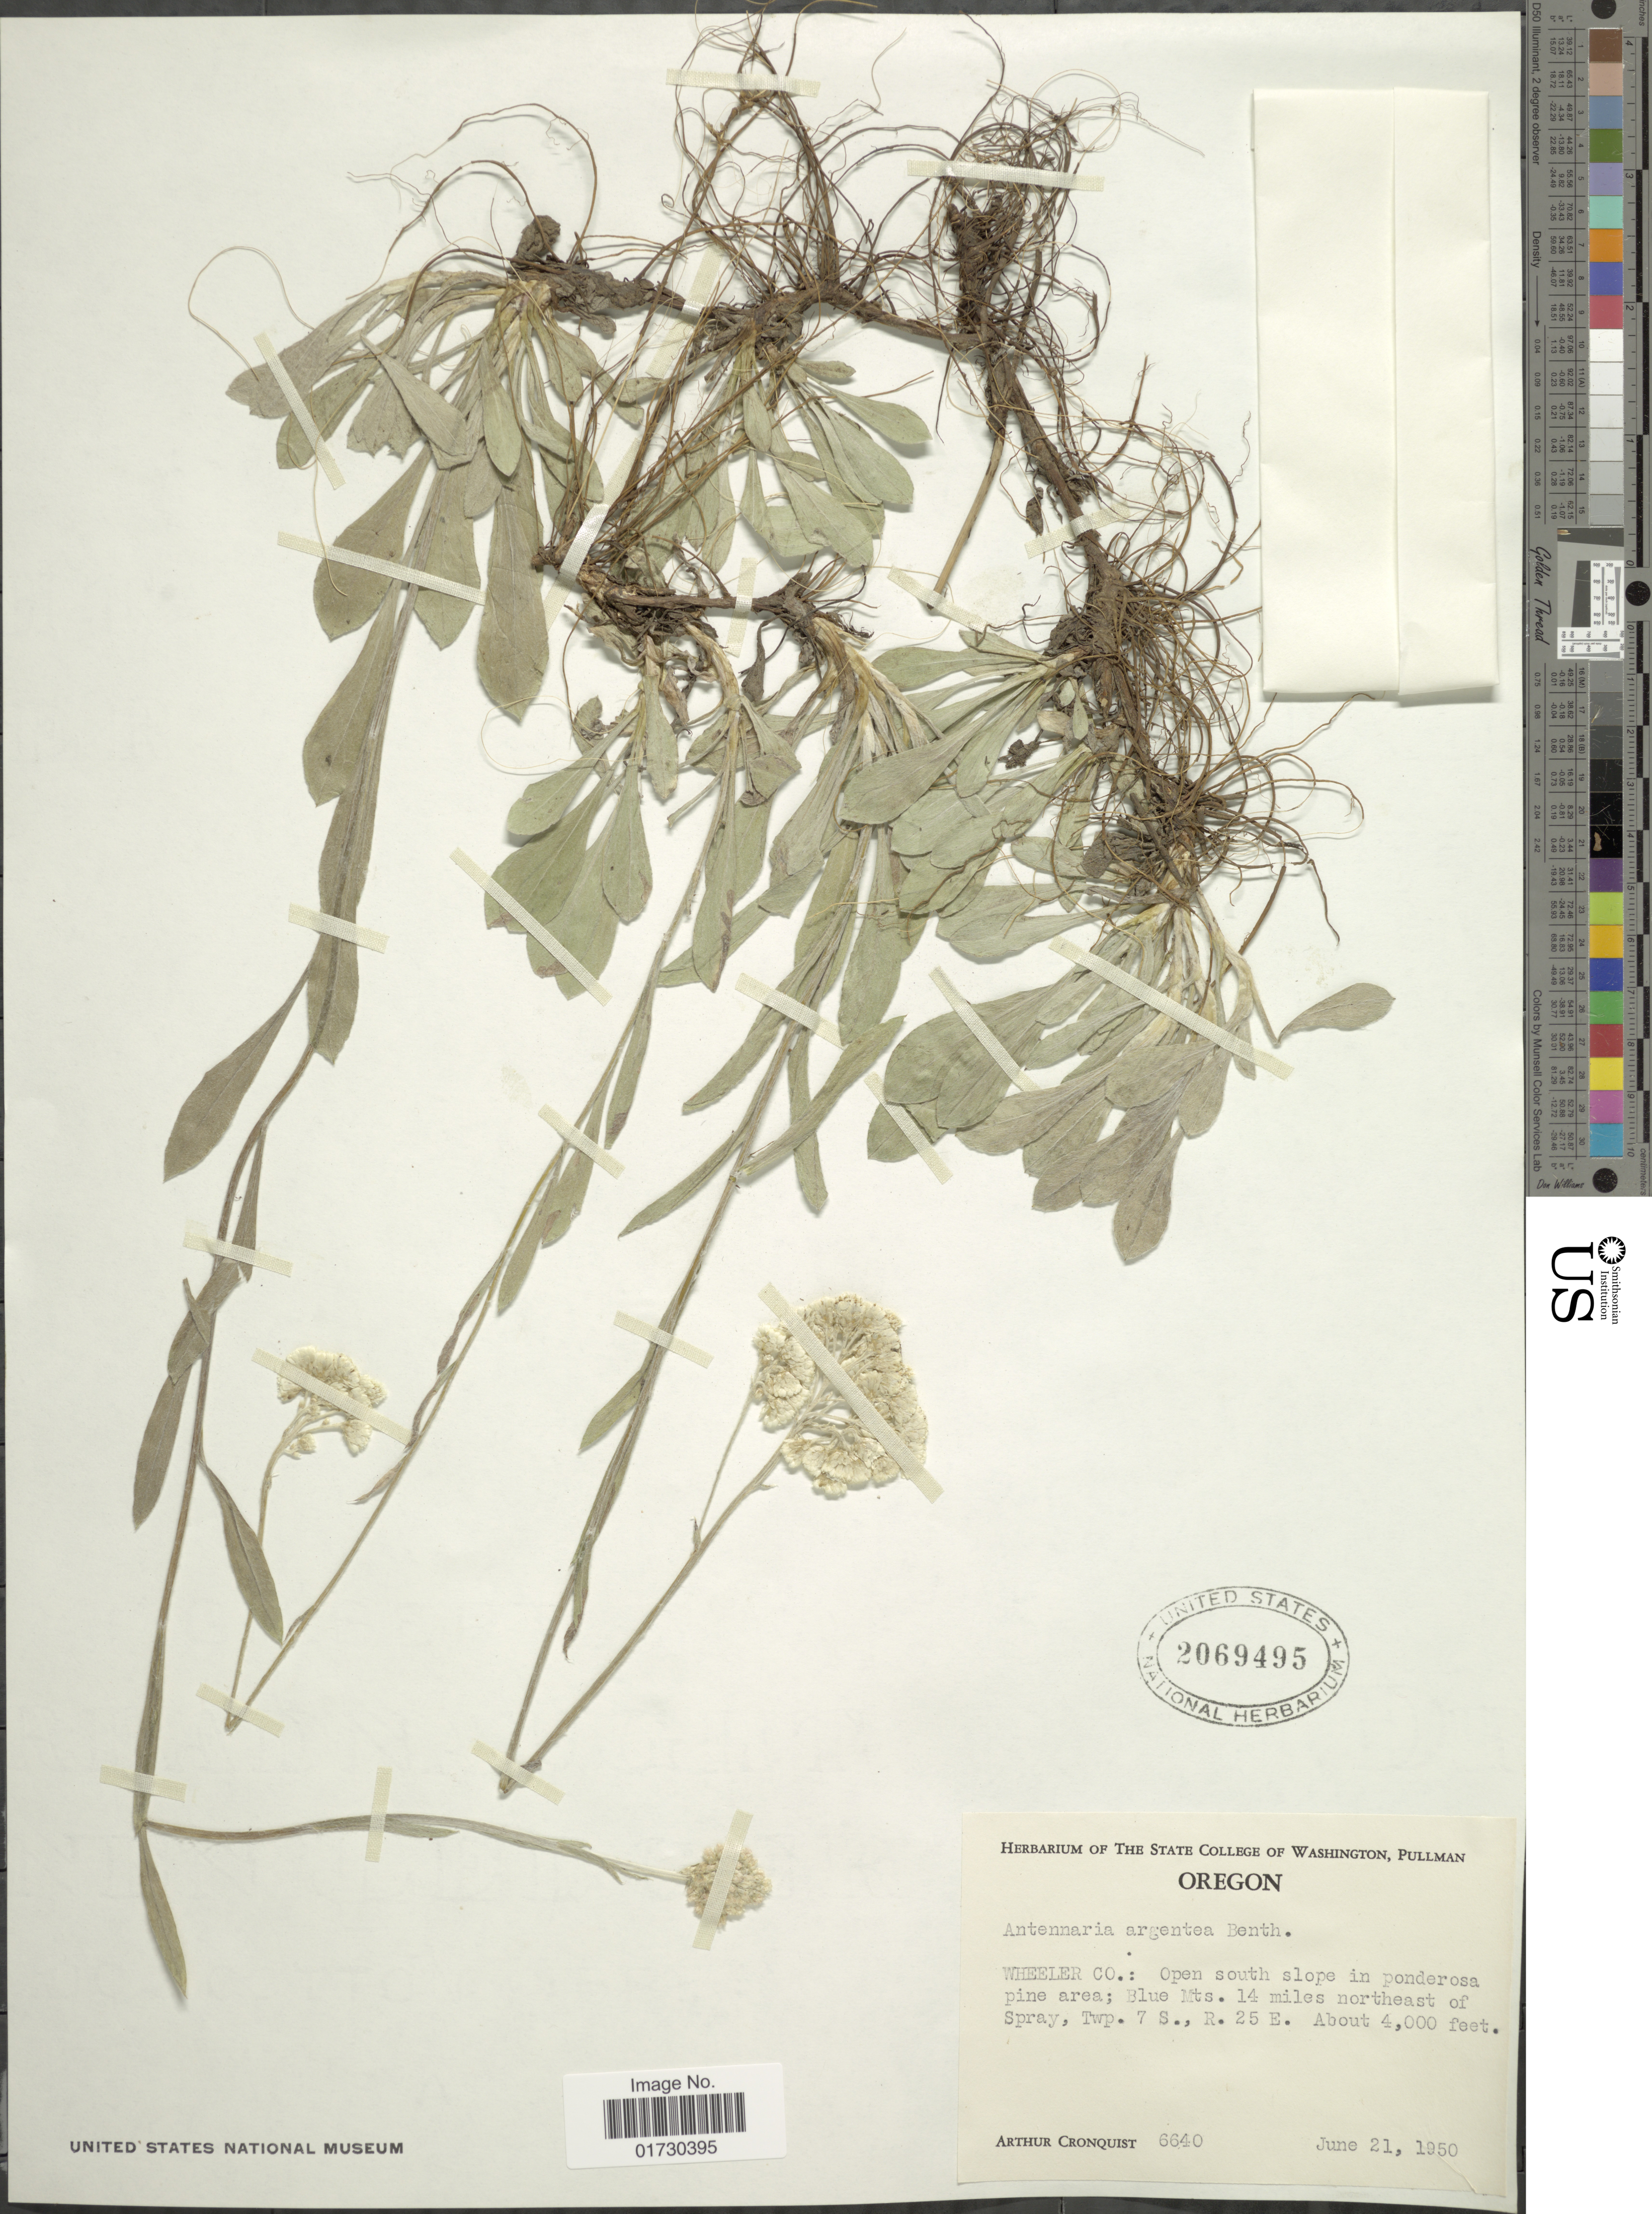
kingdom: Plantae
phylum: Tracheophyta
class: Magnoliopsida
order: Asterales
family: Asteraceae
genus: Antennaria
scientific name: Antennaria argentea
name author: Benth.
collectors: A. J. Cronquist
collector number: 6640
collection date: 1950-06-21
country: United States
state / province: Oregon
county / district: Wheeler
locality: Wheeler Co.: Open south slope in ponderosa pine area, Blue Mts., 14 miles northeast of Spray, Twp. 7 S., R. 25 E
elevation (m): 1219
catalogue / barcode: US 2069495